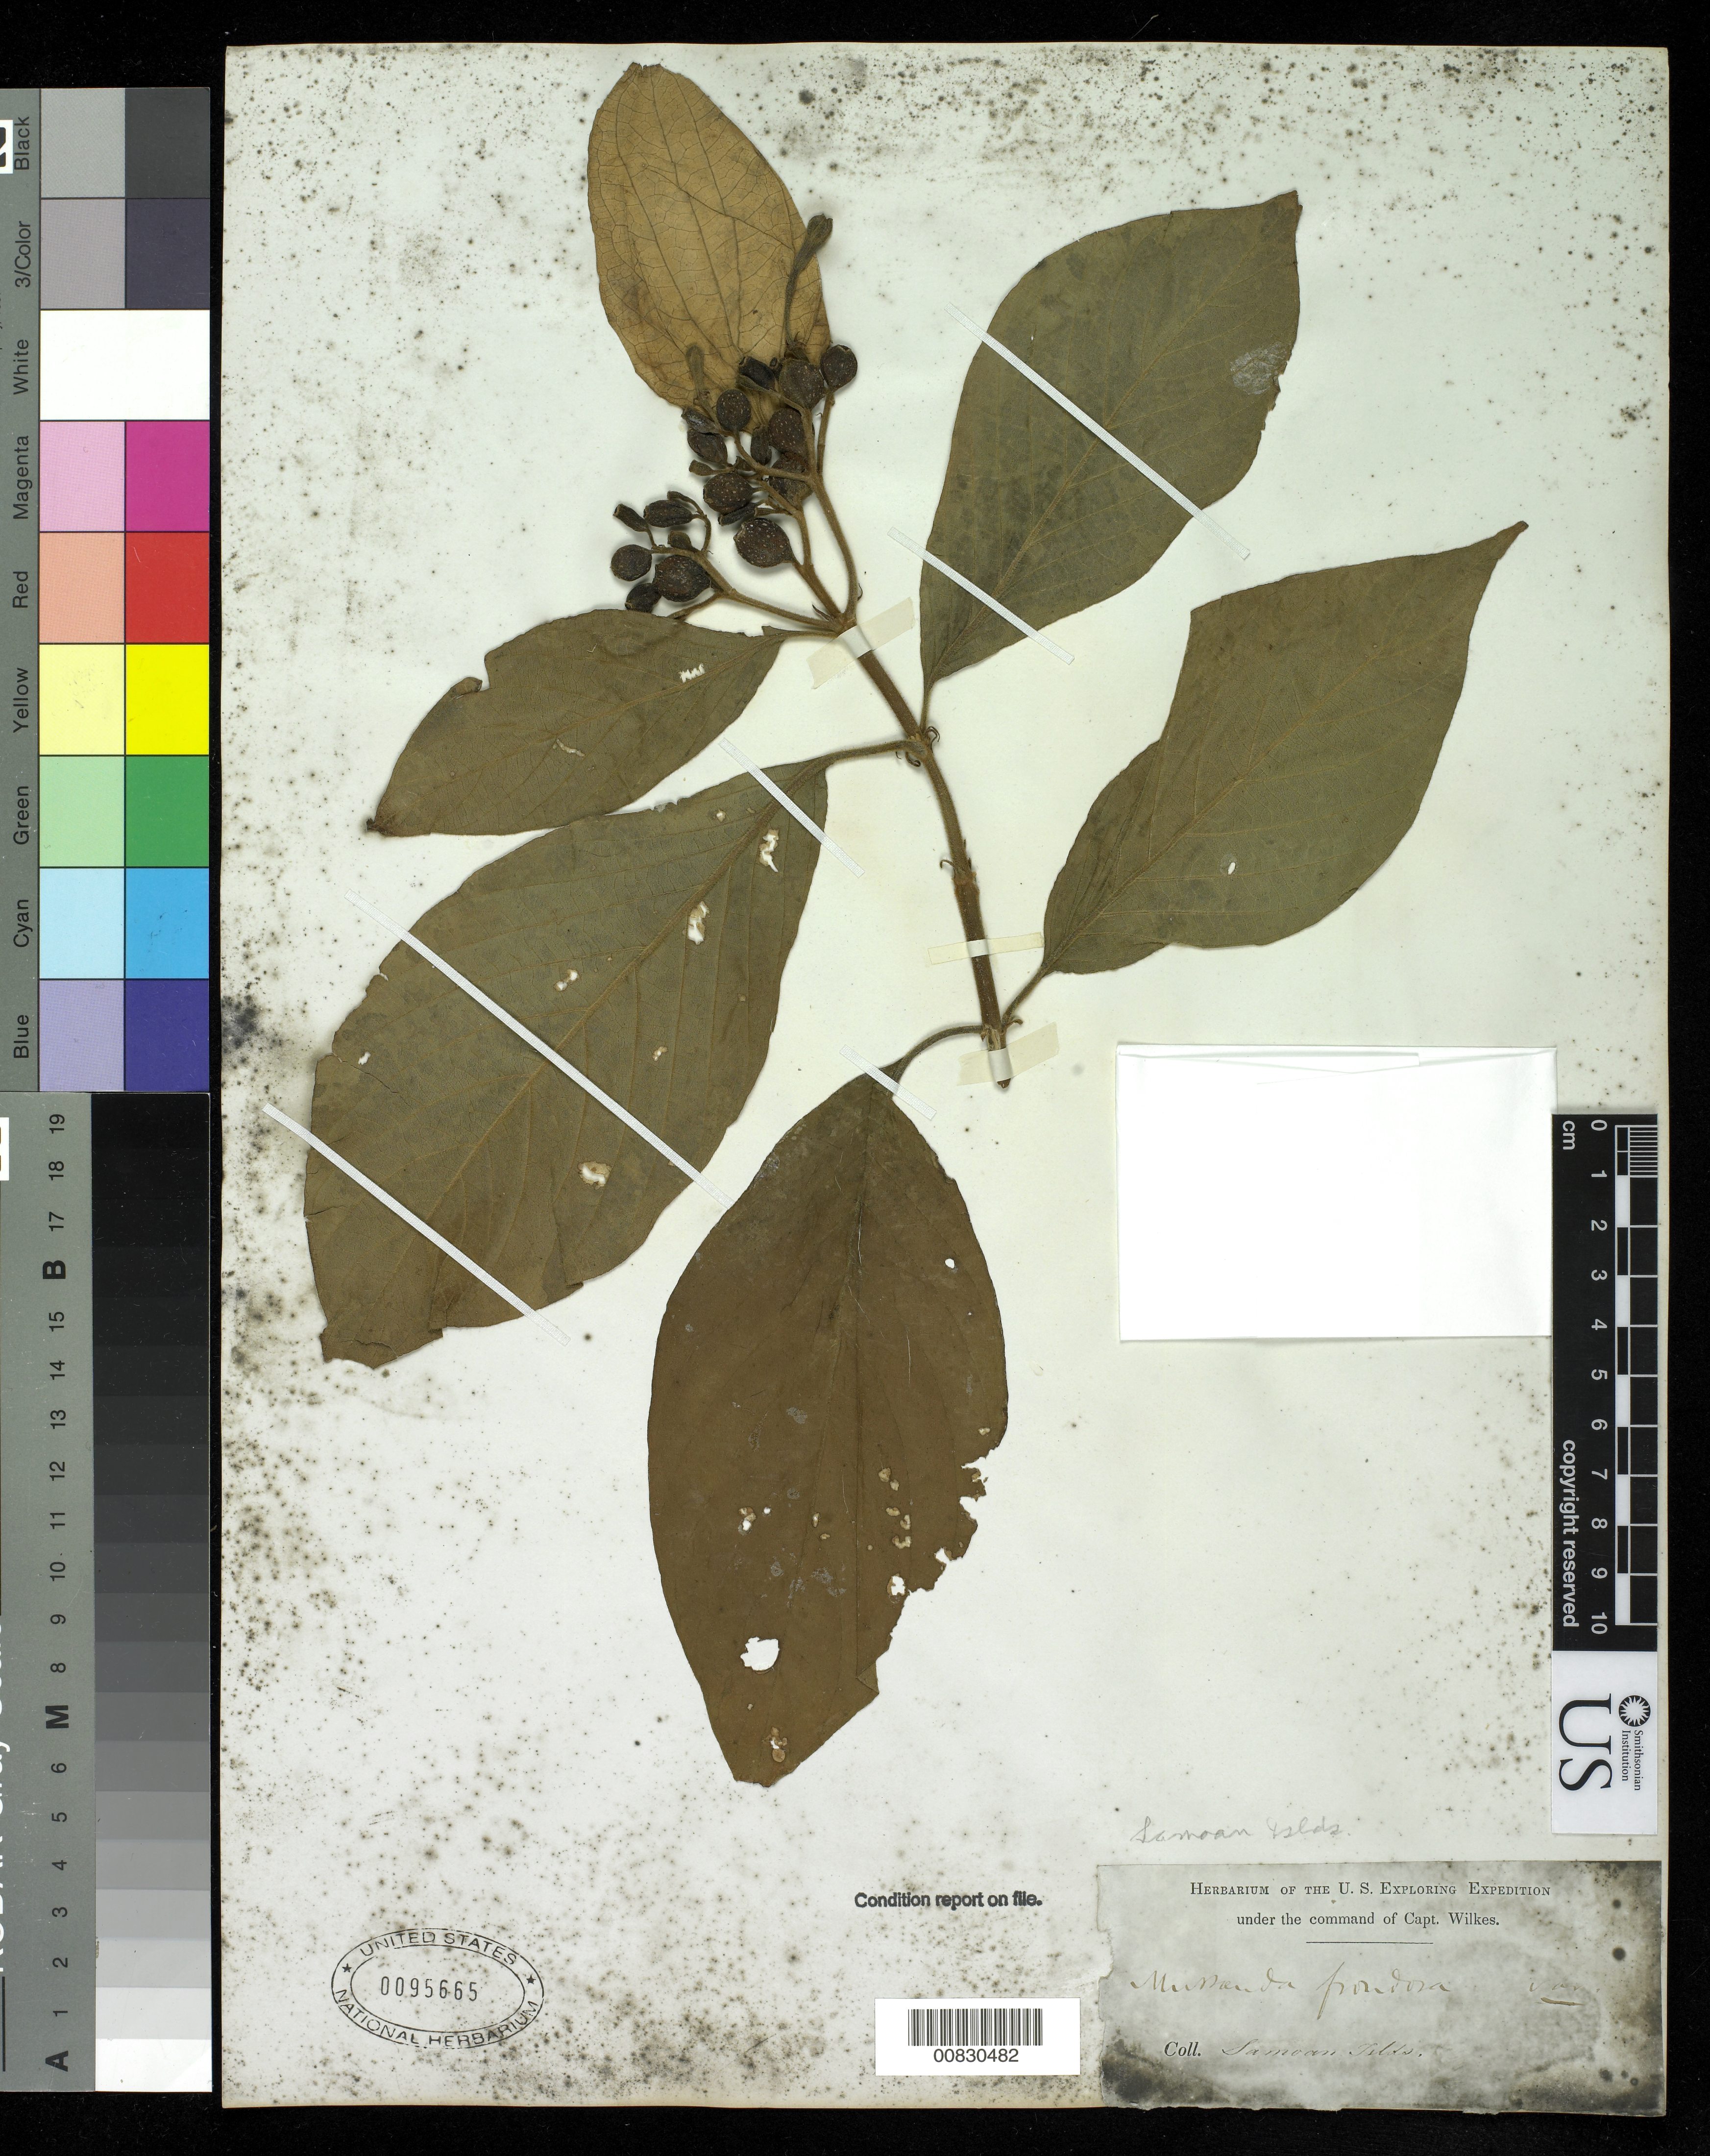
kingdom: Plantae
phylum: Tracheophyta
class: Magnoliopsida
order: Gentianales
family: Rubiaceae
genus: Mussaenda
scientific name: Mussaenda raiateensis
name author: J.W. Moore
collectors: Wilkes Explor. Exped.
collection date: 1838/1842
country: American Samoa / Samoa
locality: Samoan Islands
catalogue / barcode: US 95665